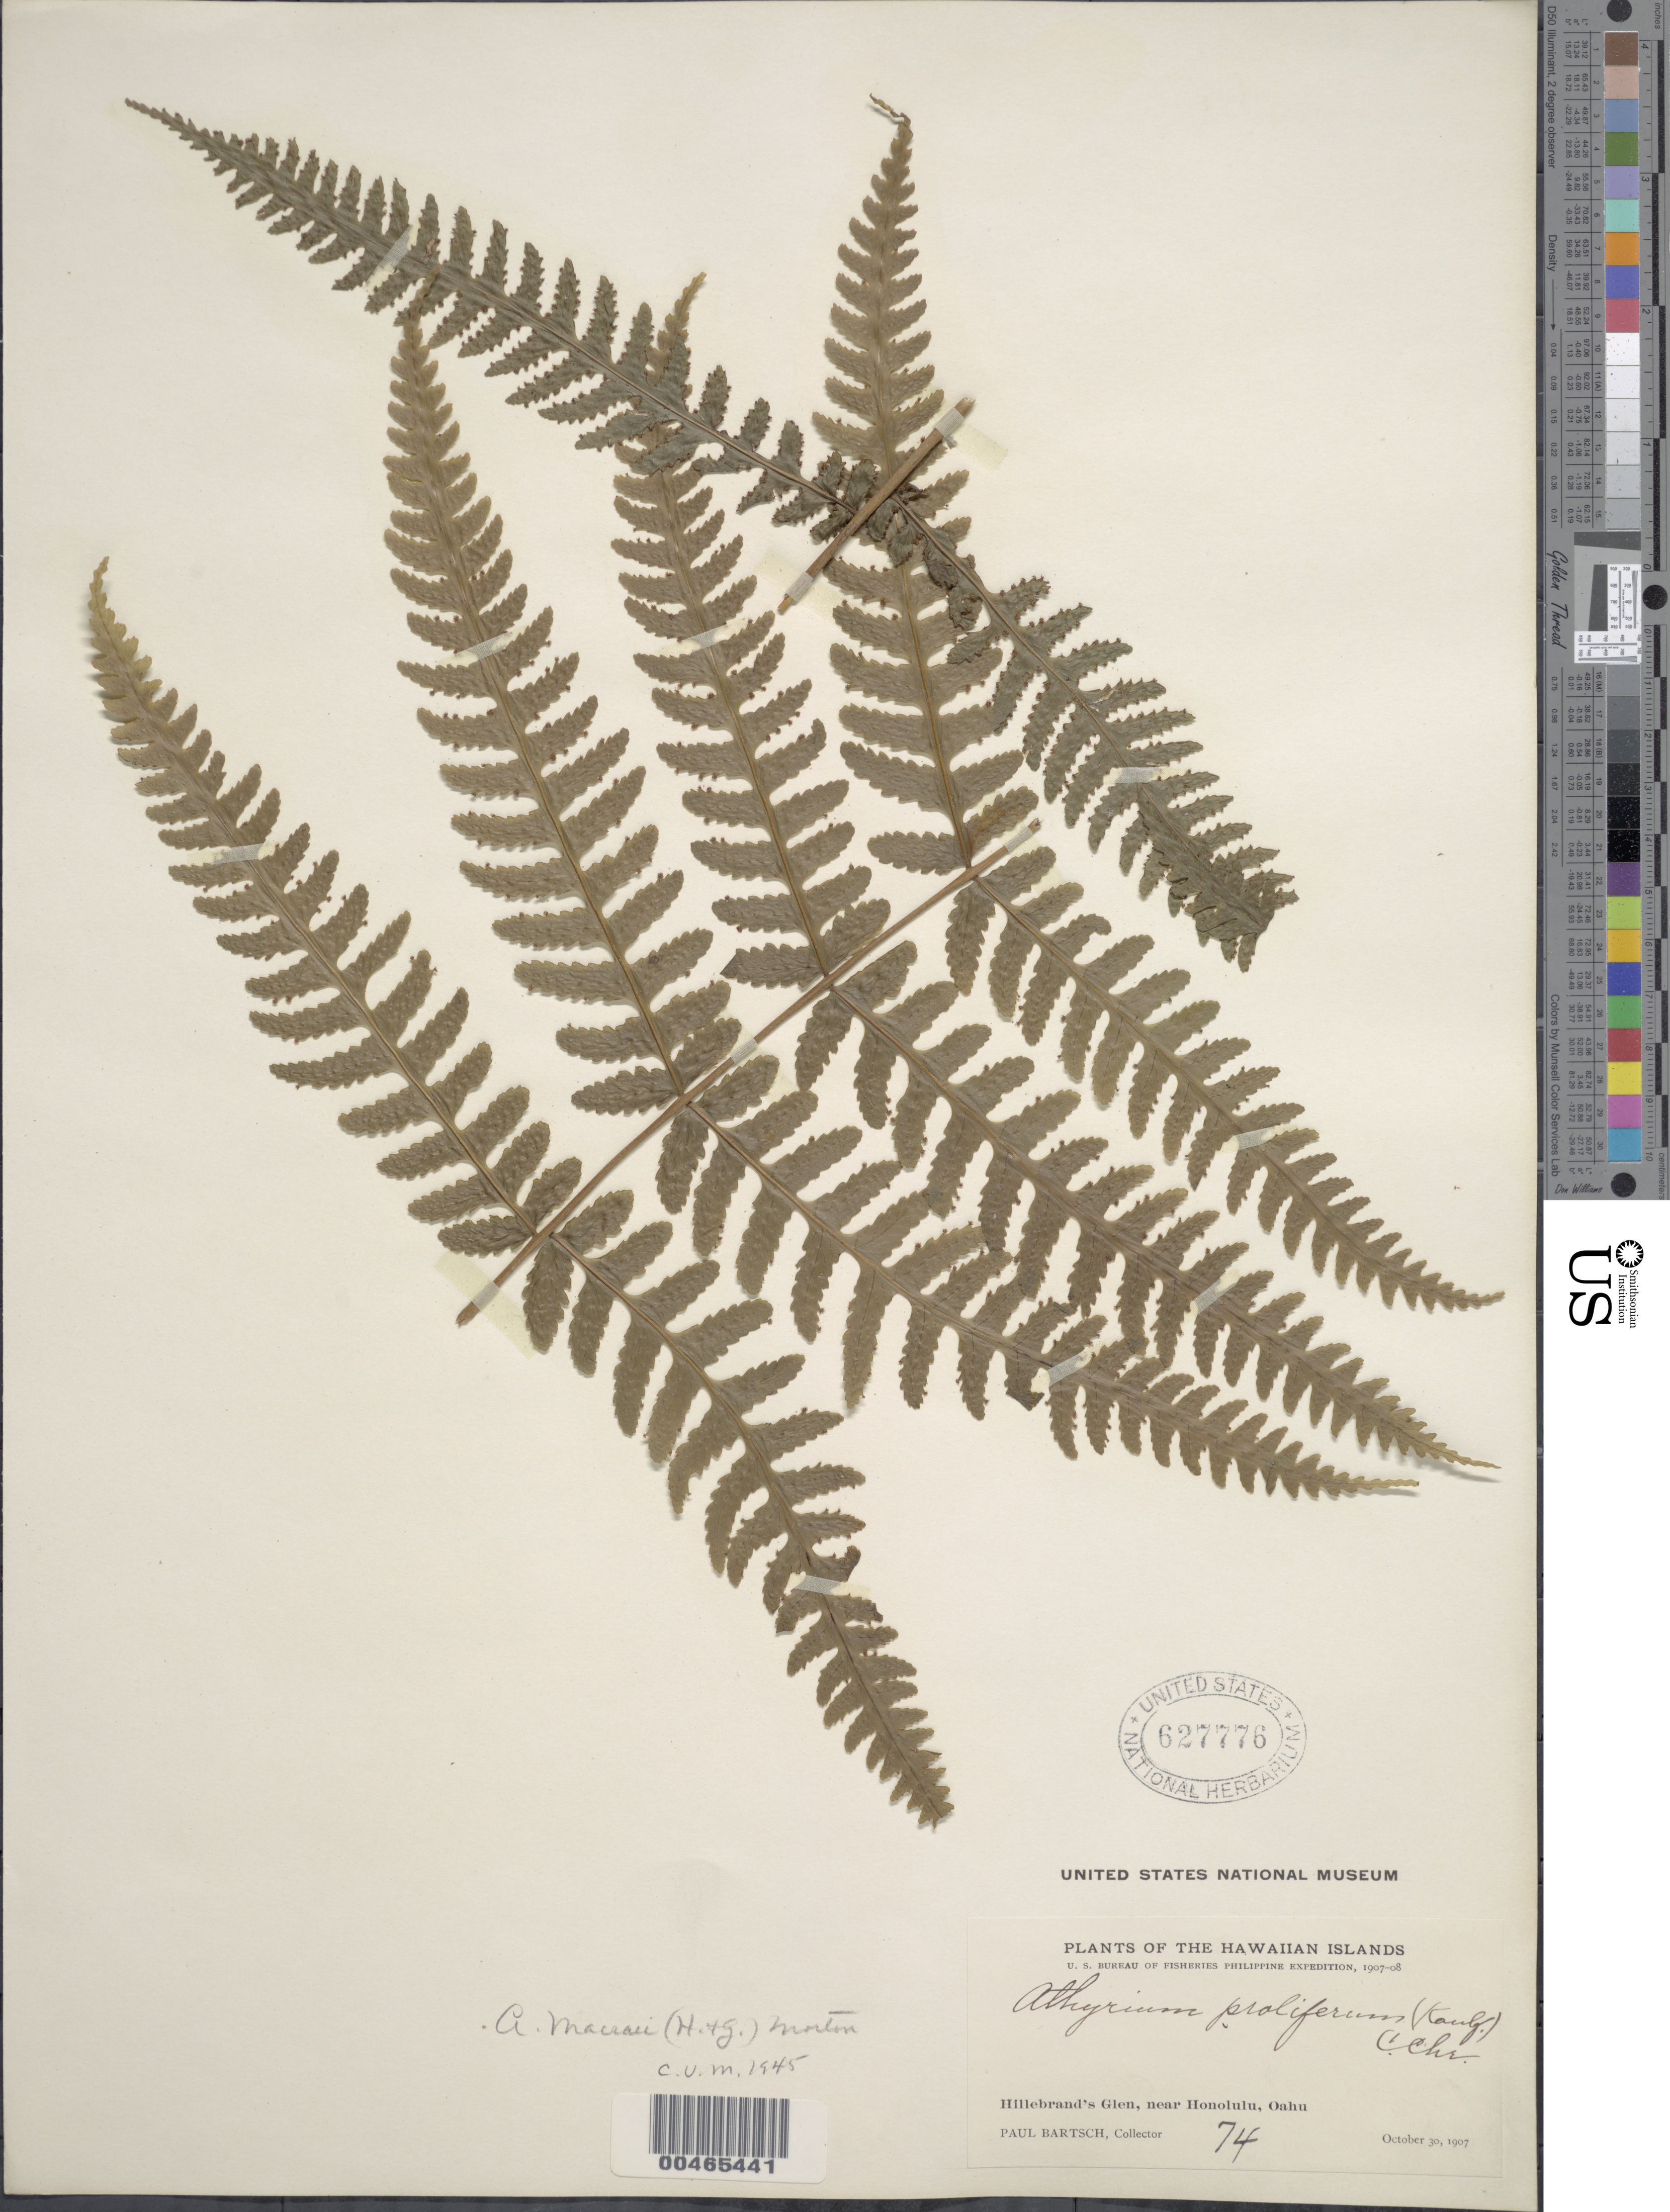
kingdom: Plantae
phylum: Tracheophyta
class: Polypodiopsida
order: Polypodiales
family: Athyriaceae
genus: Deparia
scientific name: Deparia prolifera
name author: (Kaulf.) Hook. & Grev.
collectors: P. Bartsch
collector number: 74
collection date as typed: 30 Oct 1907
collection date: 1907-10-30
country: United States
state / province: Hawaii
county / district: Honolulu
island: Oahu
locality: Hillebrand's Glen, near Honolulu, Oahu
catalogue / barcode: US 627776